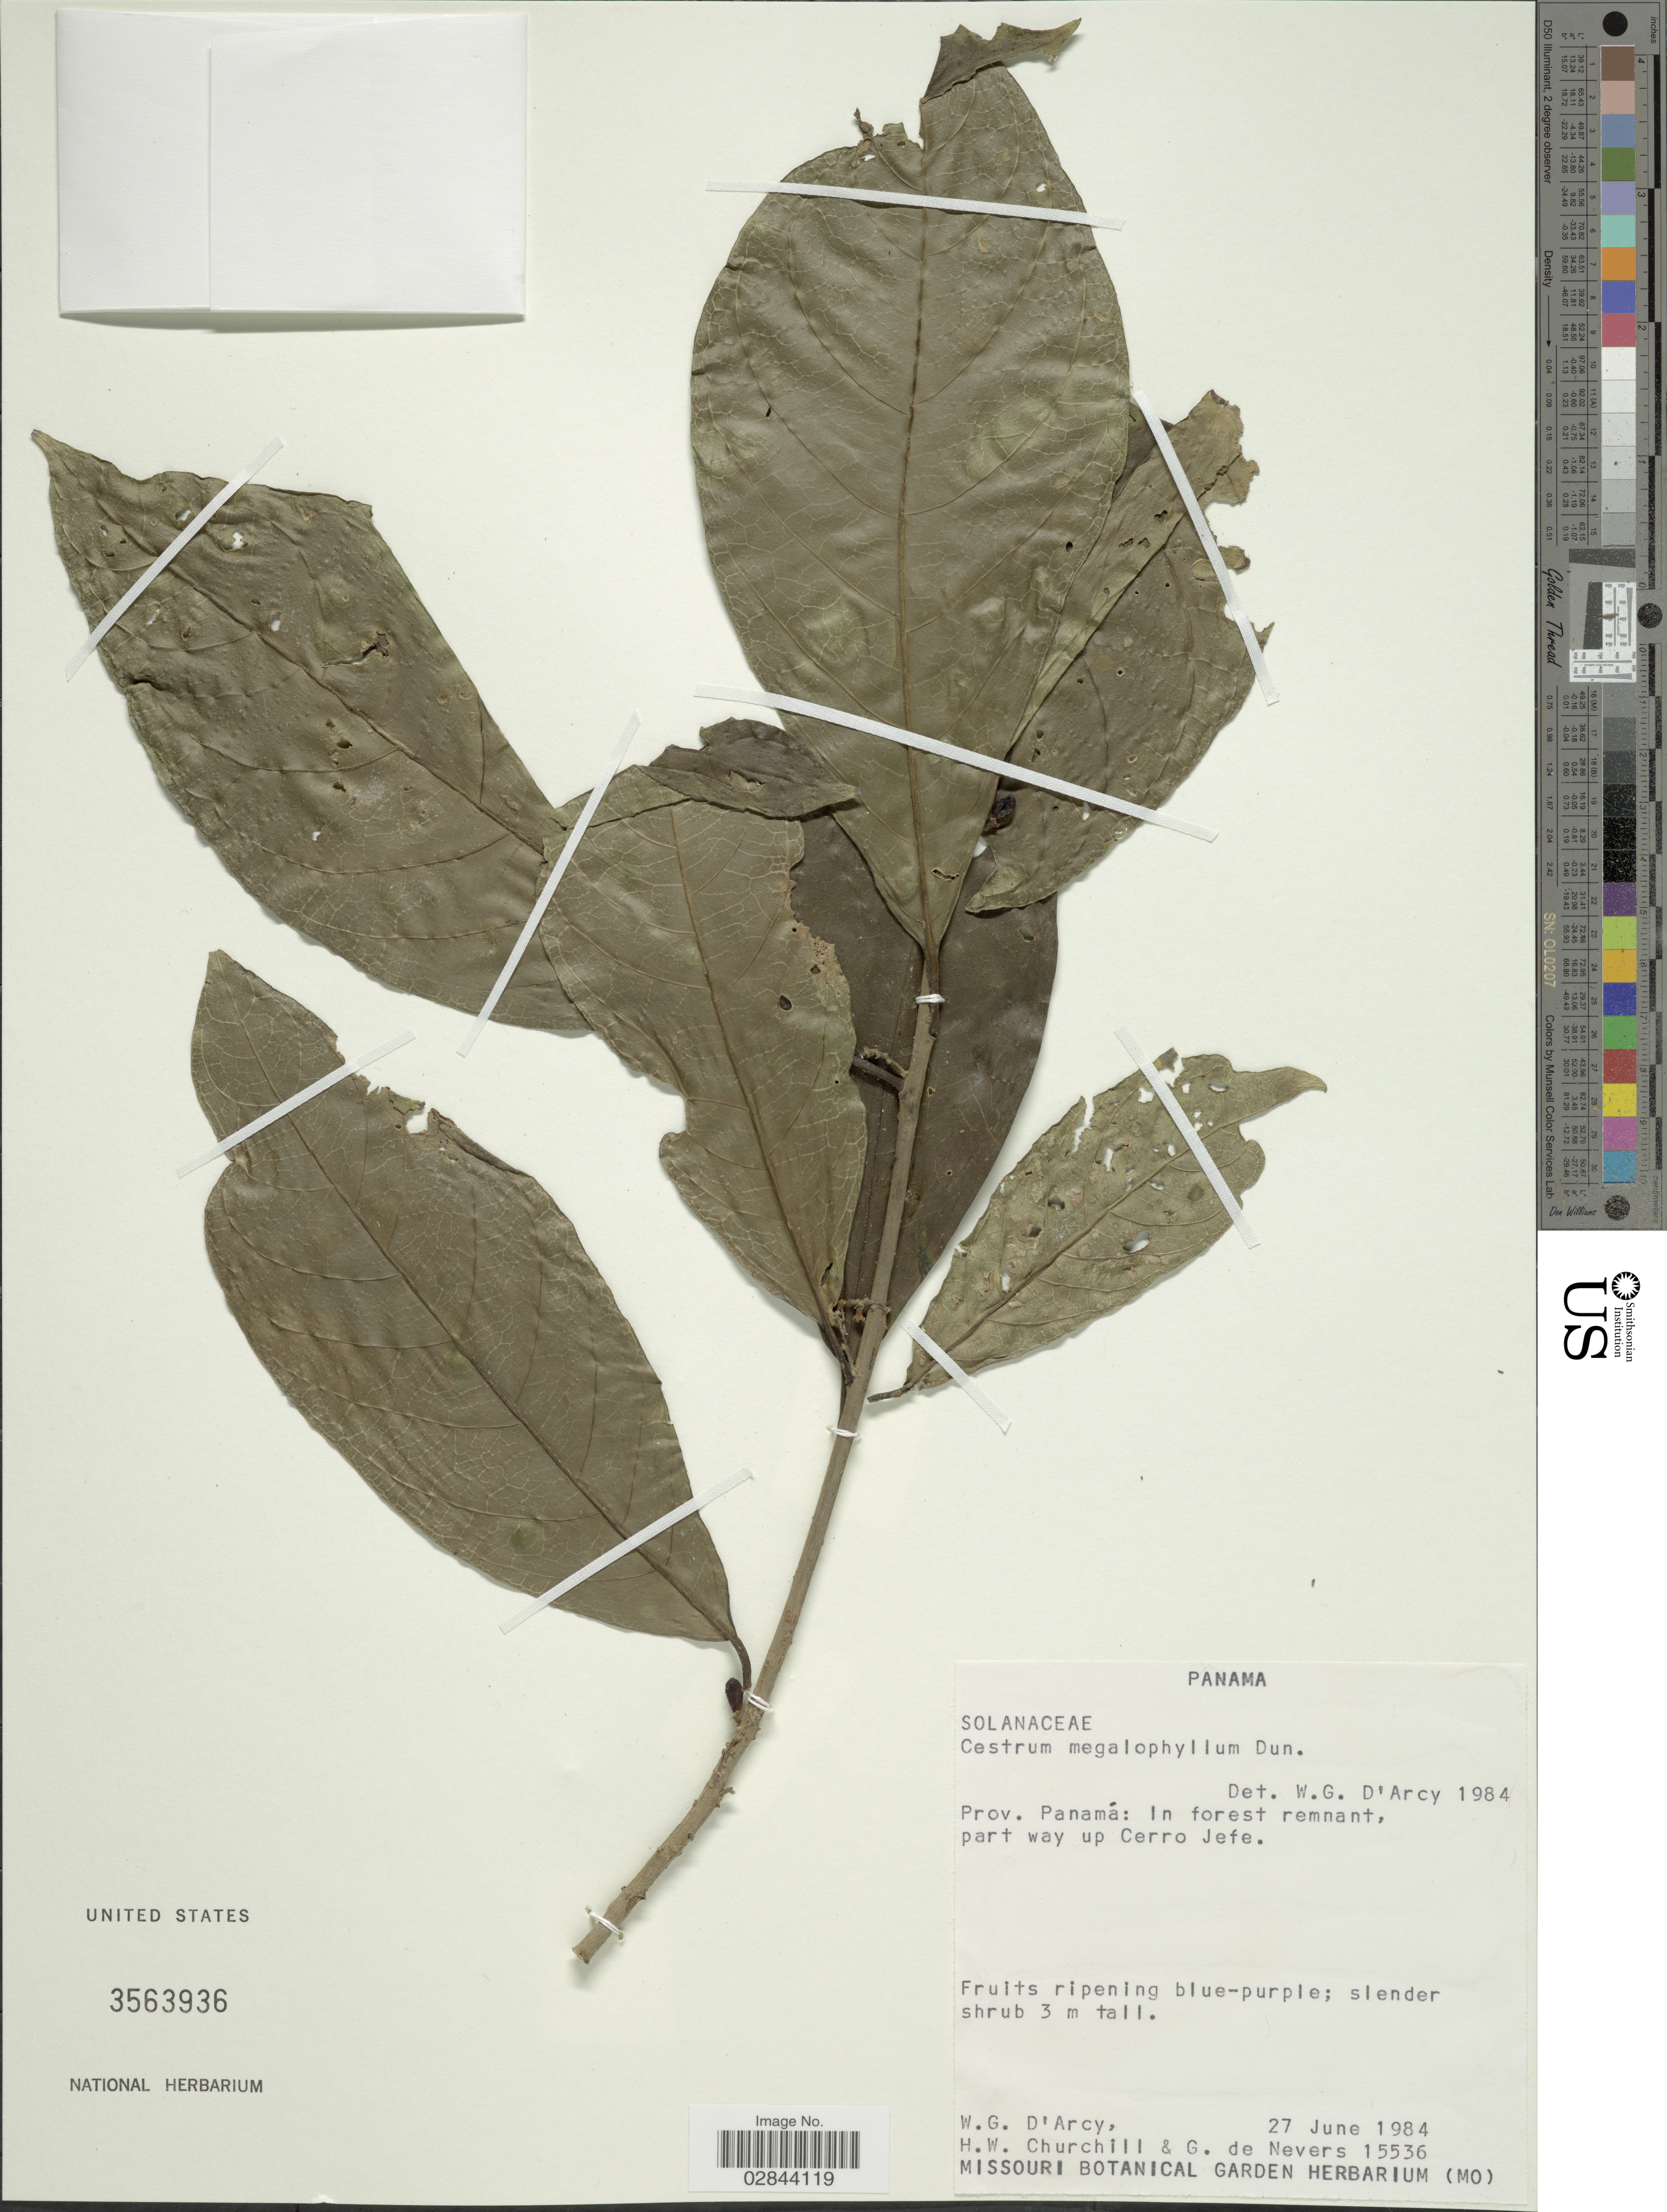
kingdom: Plantae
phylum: Tracheophyta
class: Magnoliopsida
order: Solanales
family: Solanaceae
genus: Cestrum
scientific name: Cestrum megalophyllum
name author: Dunal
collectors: W. G. D'Arcy, H. Churchill & G. C. de Nevers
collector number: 15536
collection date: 1984-06-27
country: Panama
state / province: Panamá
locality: Prov. Panamá: In forest remnant, part of way up Cerro Jefe.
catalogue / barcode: US 3563936